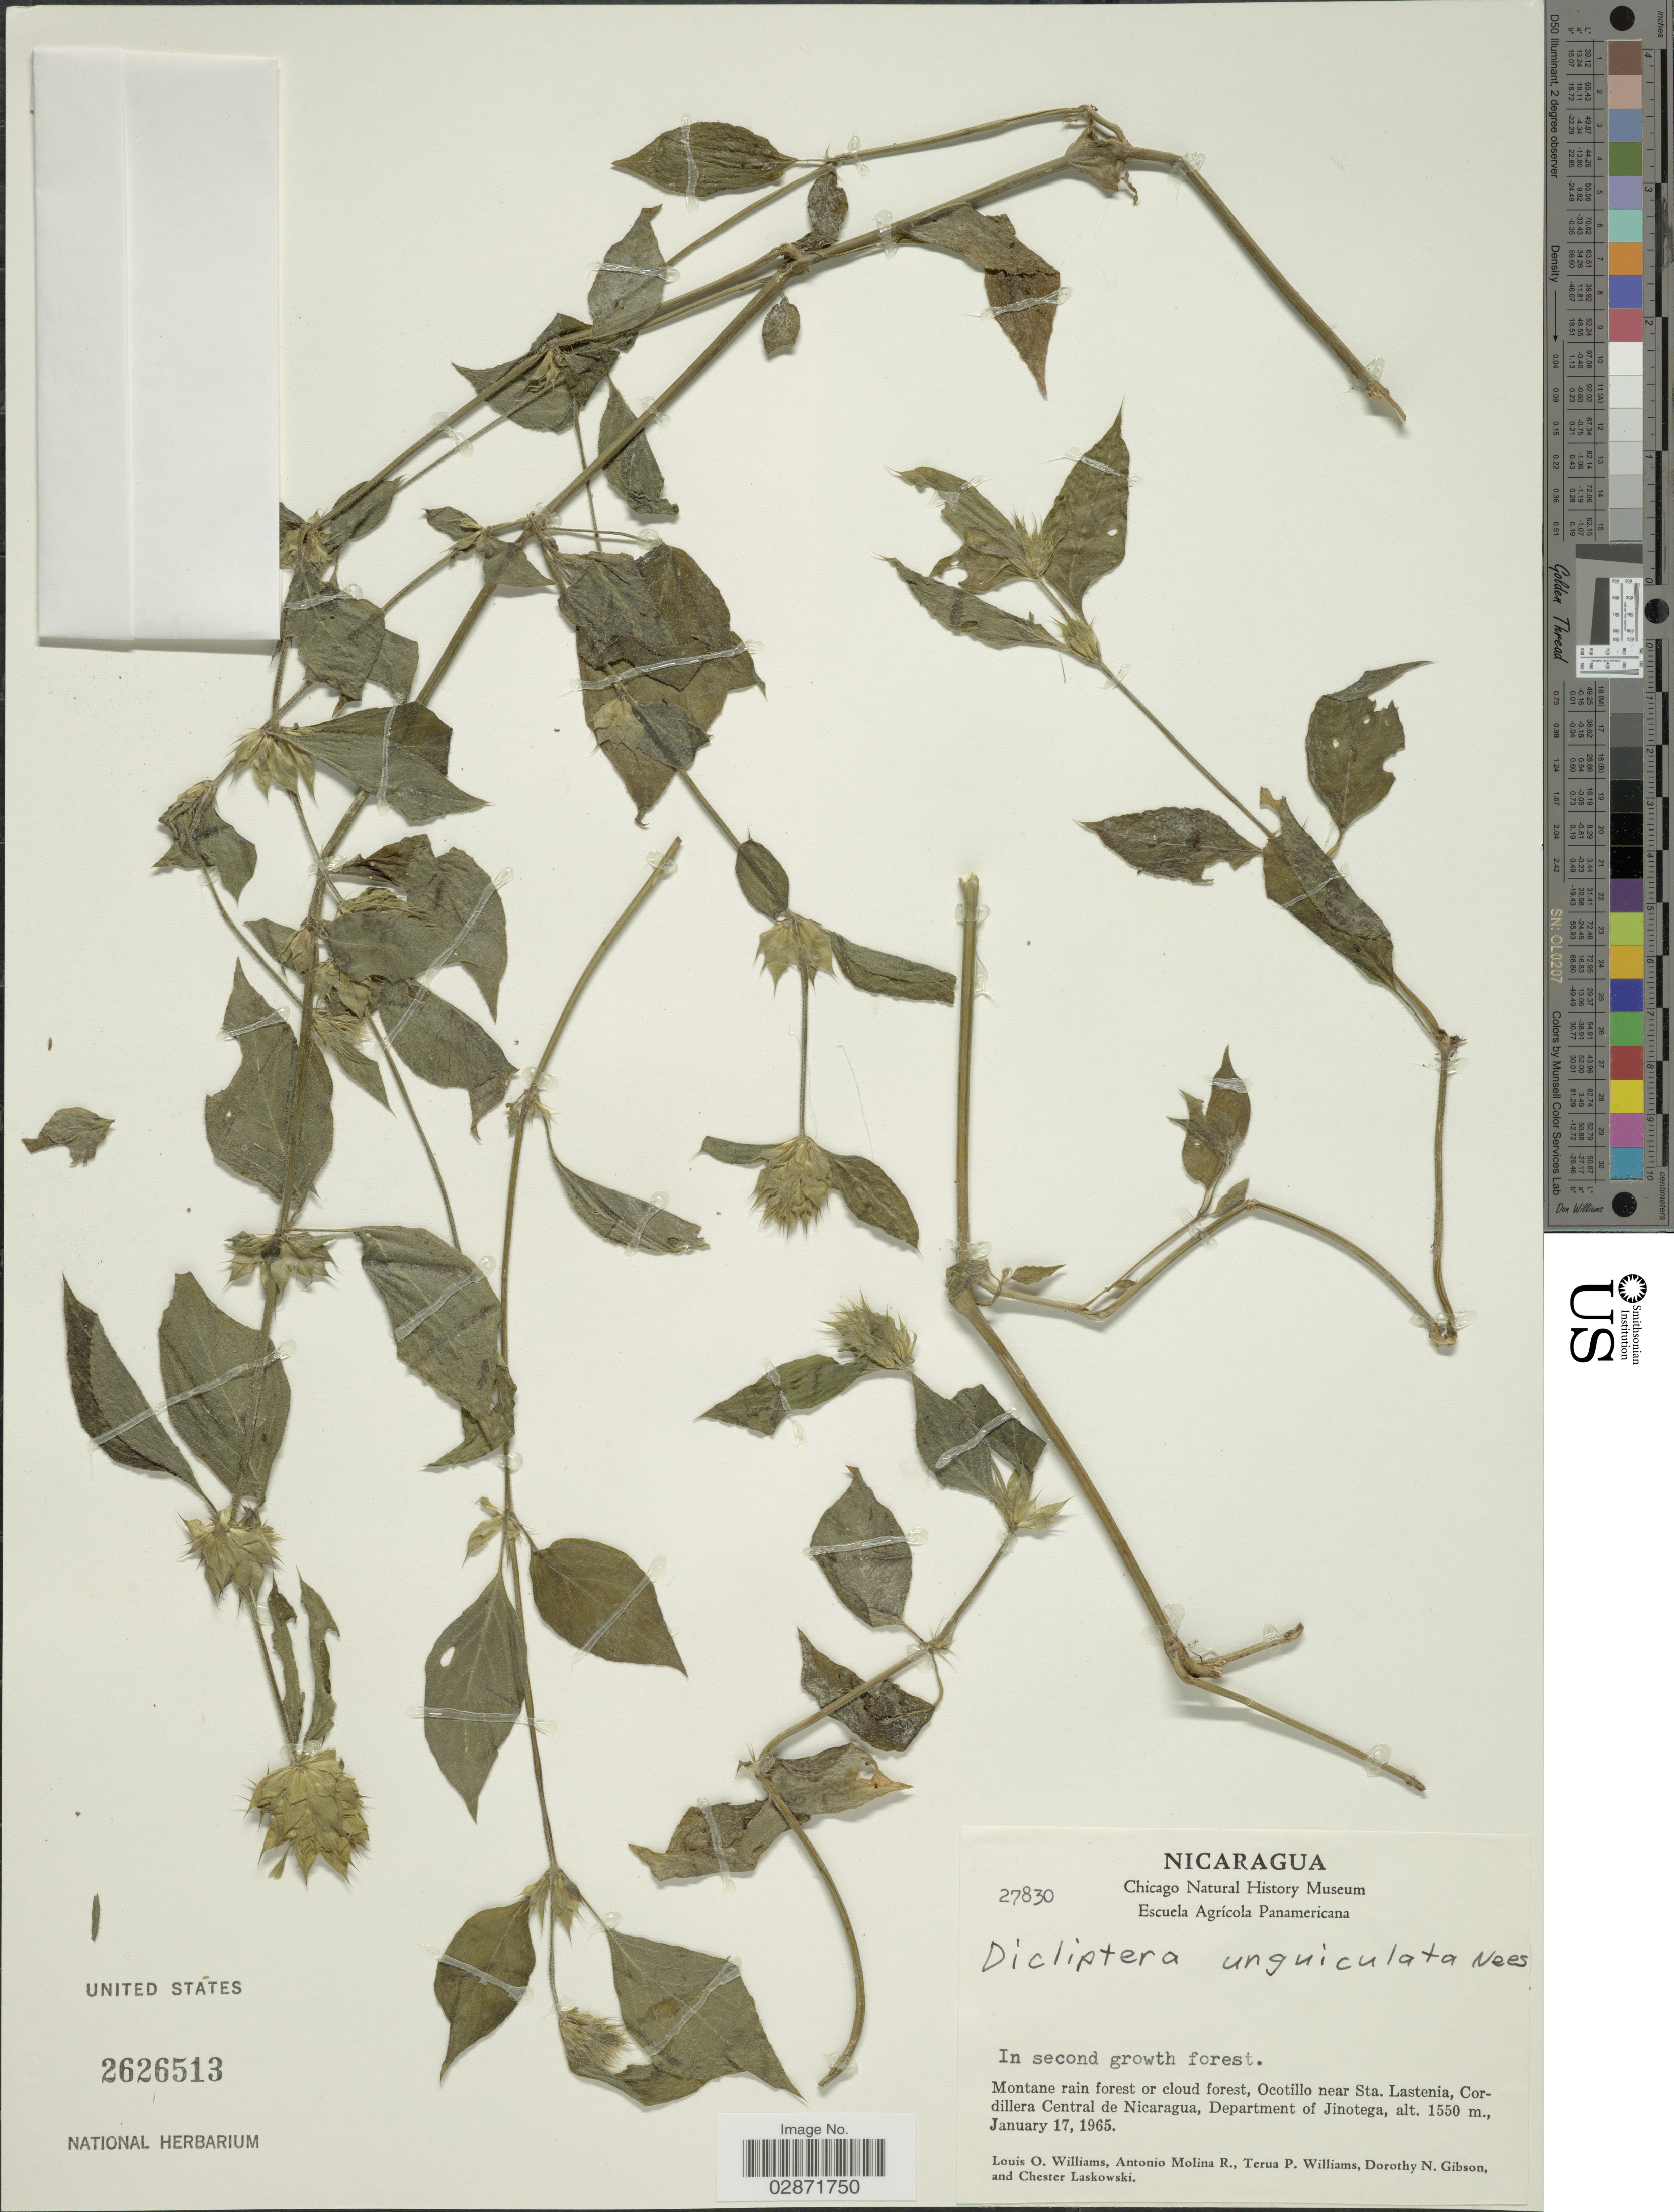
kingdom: Plantae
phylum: Tracheophyta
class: Magnoliopsida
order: Lamiales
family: Acanthaceae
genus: Dicliptera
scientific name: Dicliptera unguiculata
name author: Nees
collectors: L. O. Williams, A. Molina R., T. Williams, D. N. Gibson & C. Laskowski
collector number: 27830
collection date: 1965-01-17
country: Nicaragua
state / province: Jinotega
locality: Montane rain forest or cloud forest, Ocotillo near Sta. Lastenia, Cordillera Central de Nicaragua, Department of Jinotega.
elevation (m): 1550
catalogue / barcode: US 2626513